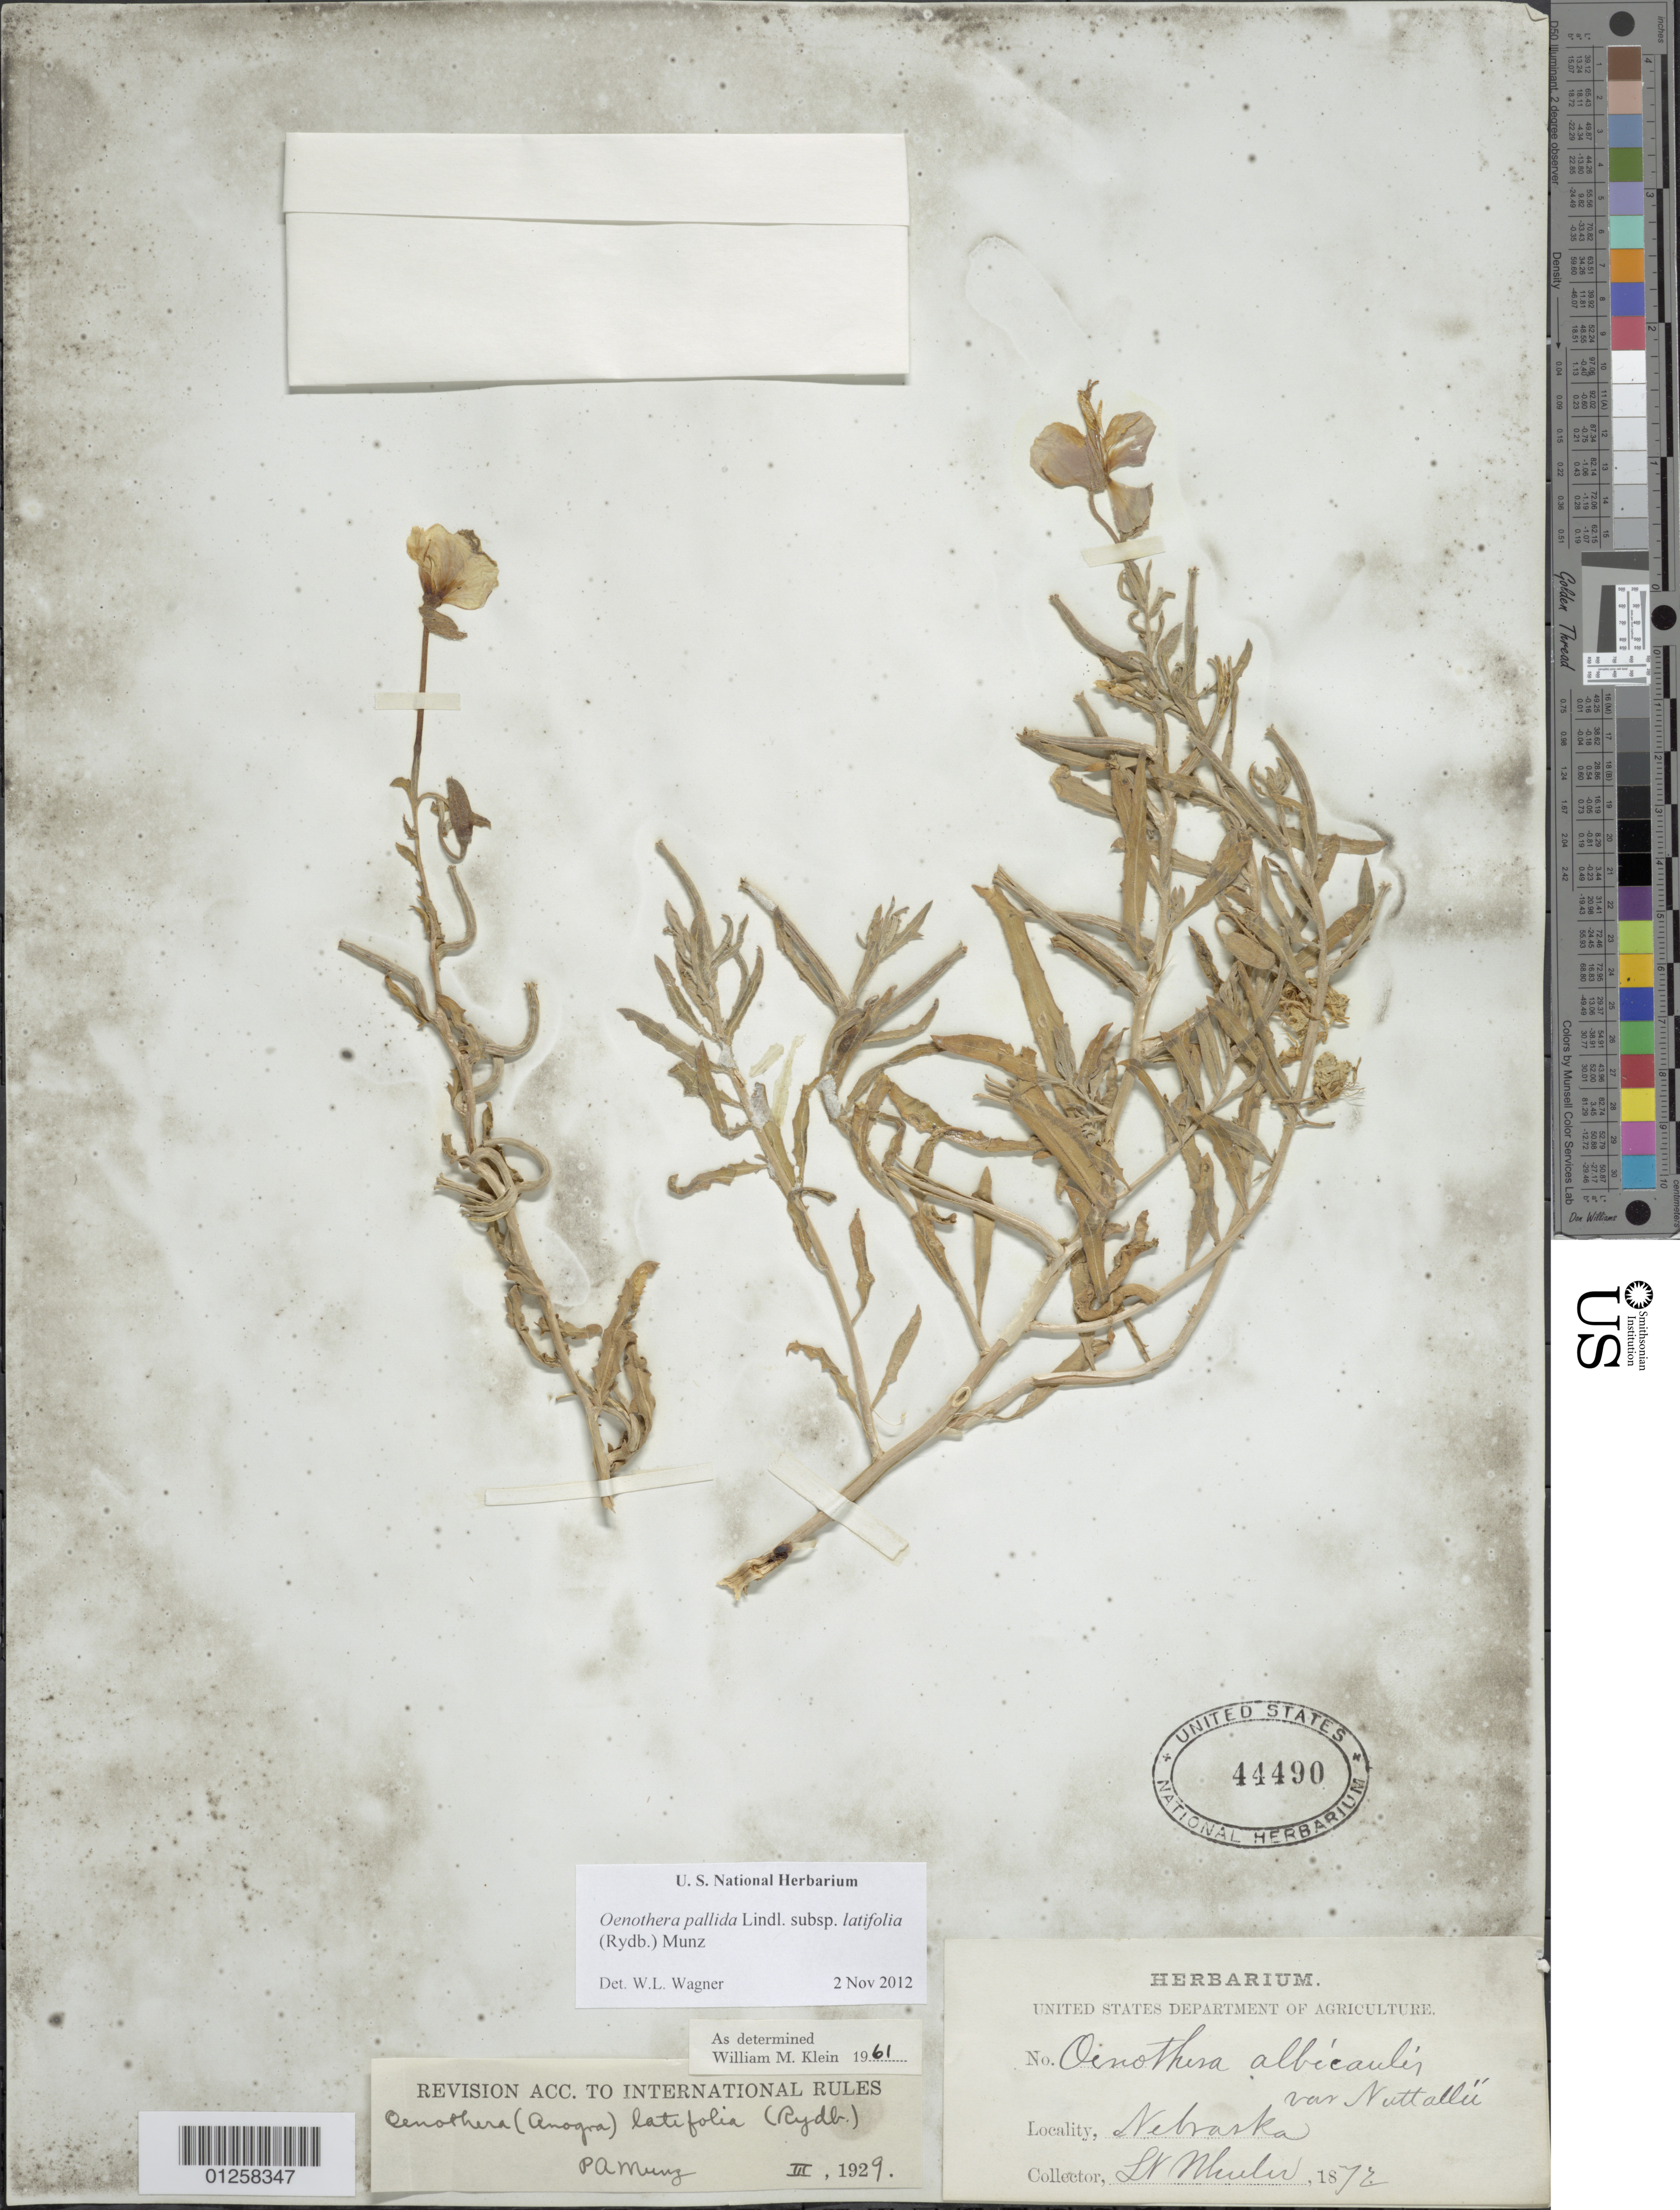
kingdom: Plantae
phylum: Tracheophyta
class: Magnoliopsida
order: Myrtales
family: Onagraceae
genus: Oenothera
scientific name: Oenothera pallida subsp. latifolia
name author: (Rydb.) Munz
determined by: Wagner, W. L., (BOT), Smithsonian Institution - National Museum of Natural History (UNITED STATES)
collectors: -- Wheeler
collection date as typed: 1872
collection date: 1872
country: United States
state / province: Nebraska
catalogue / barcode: US 44490